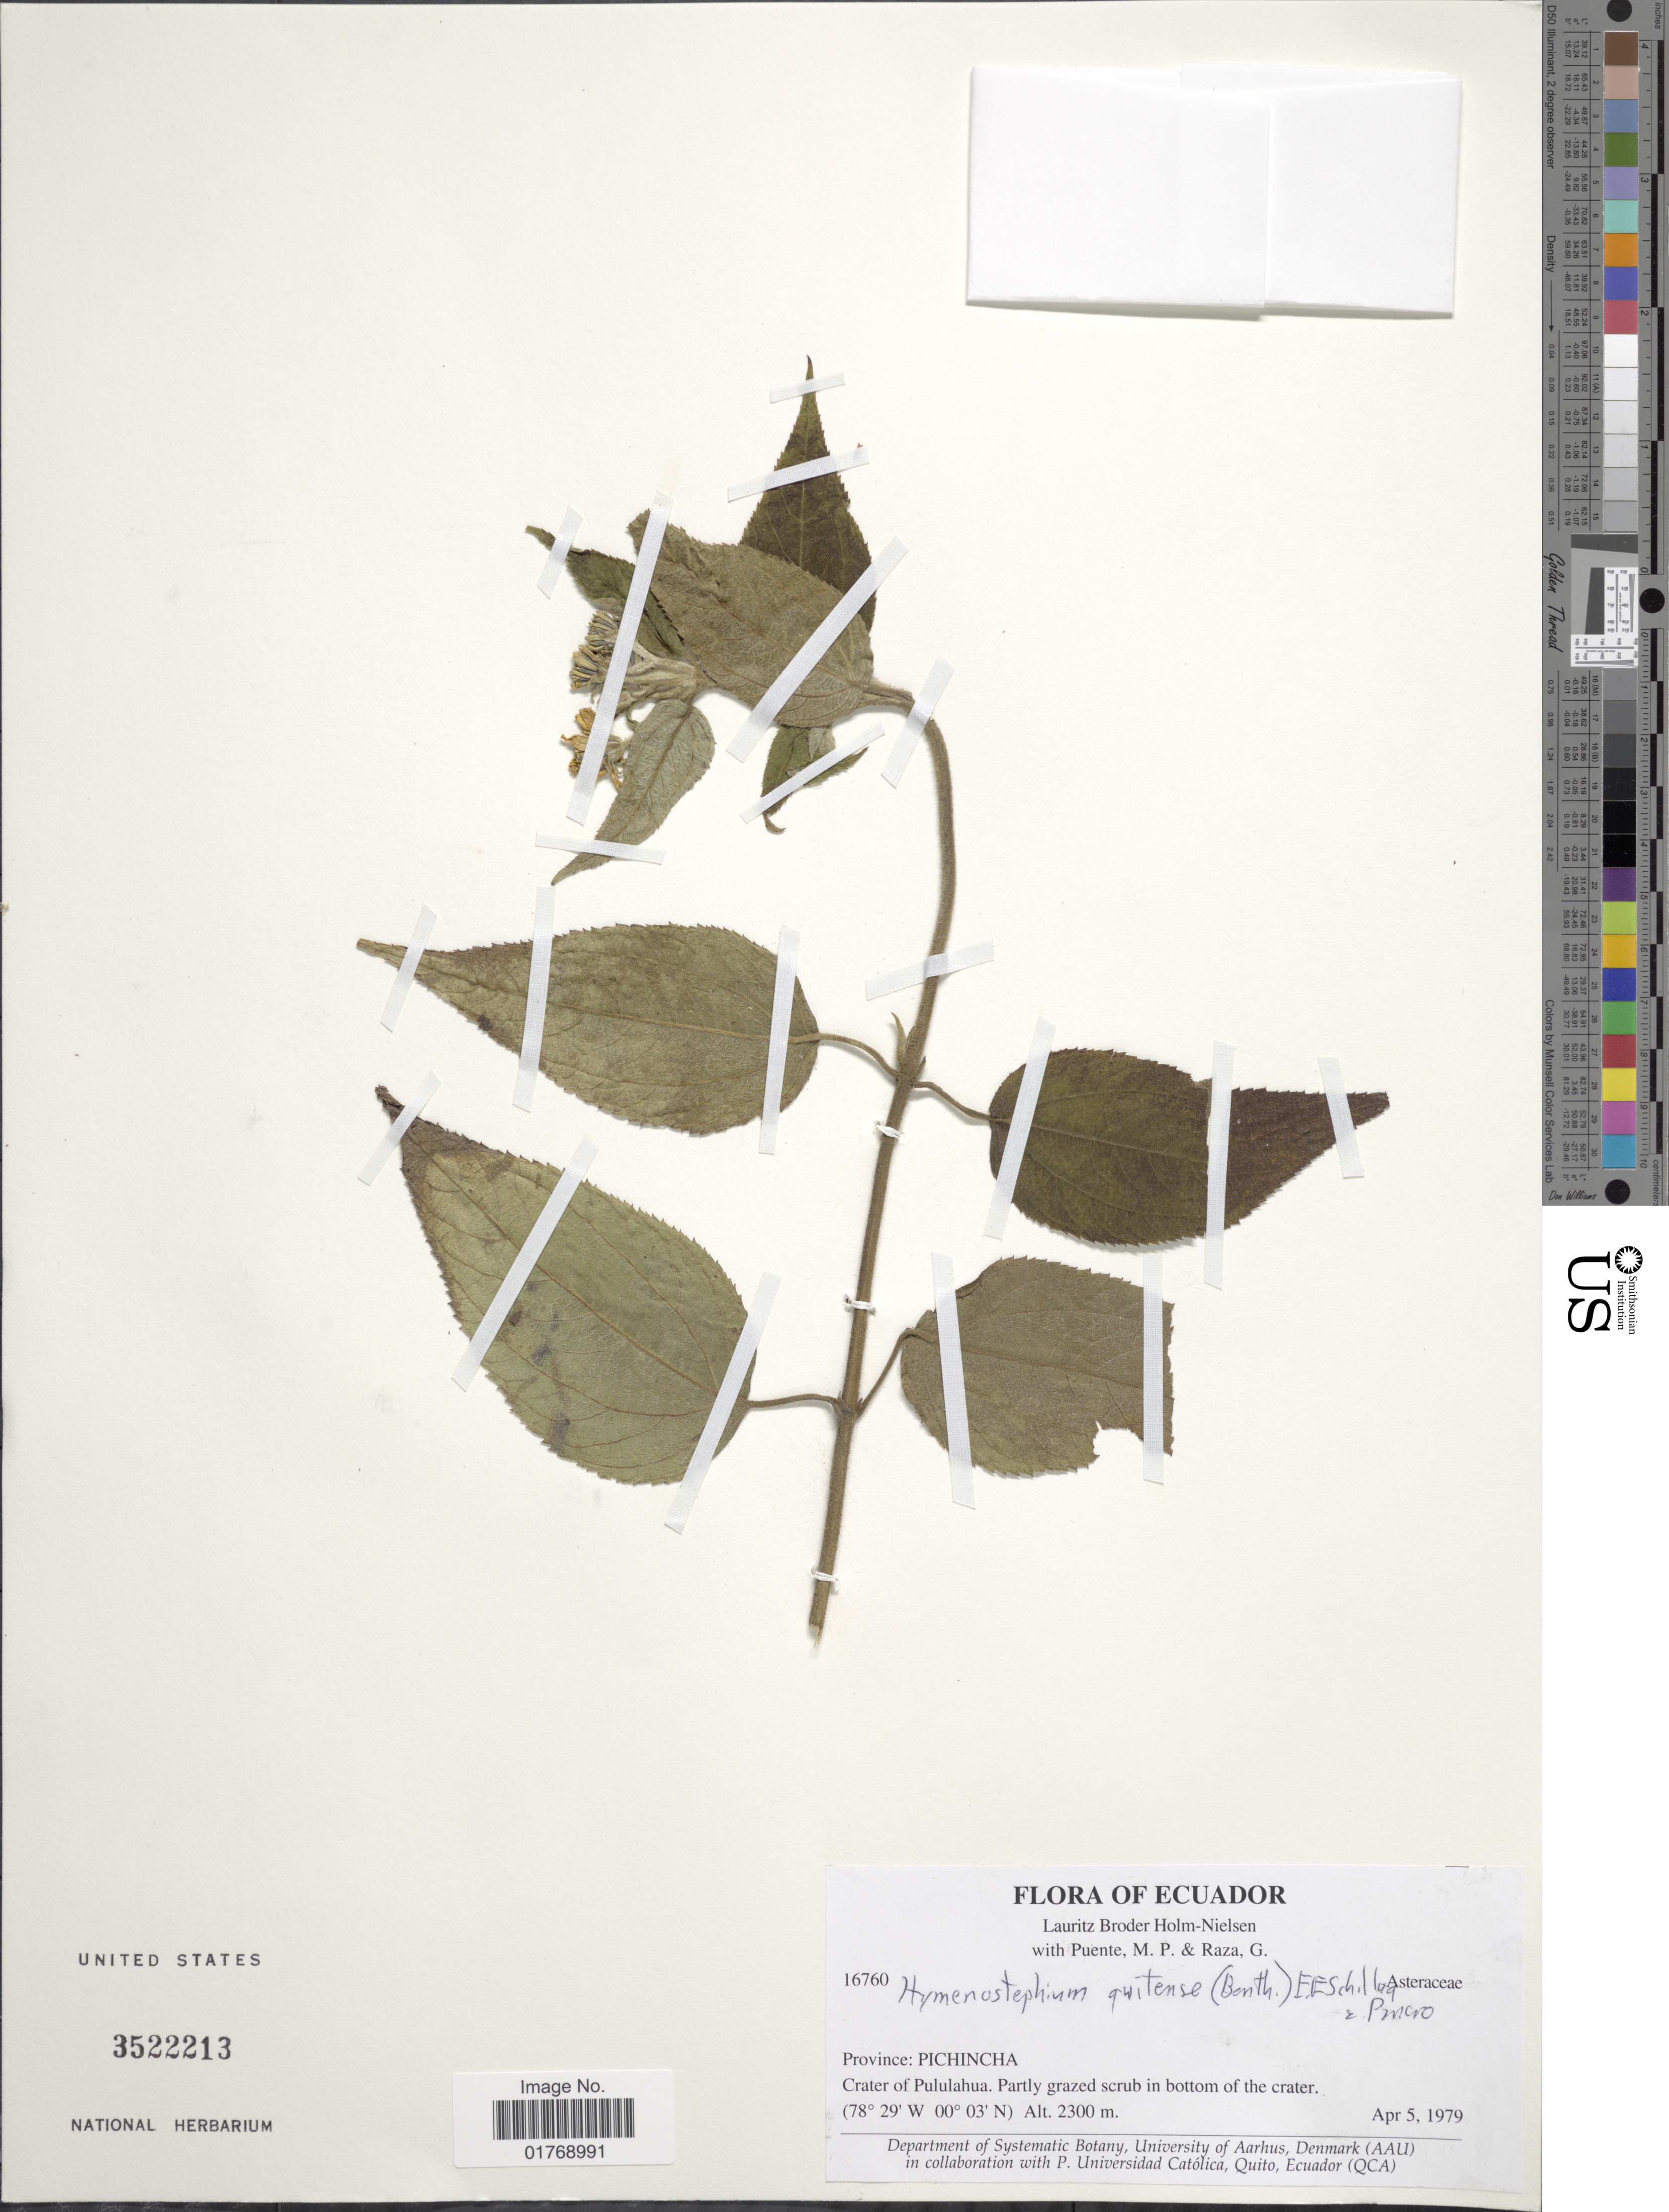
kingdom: Plantae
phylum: Tracheophyta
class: Magnoliopsida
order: Asterales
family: Asteraceae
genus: Viguiera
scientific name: Viguiera quitensis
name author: (Benth.) S.F. Blake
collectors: L. B. Holm-Nielsen, M. Puente & G. Raza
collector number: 16760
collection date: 1979-04-05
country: Ecuador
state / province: Pichincha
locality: Province: Pichincha, Crater of Pululahua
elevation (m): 2300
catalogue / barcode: US 3522213